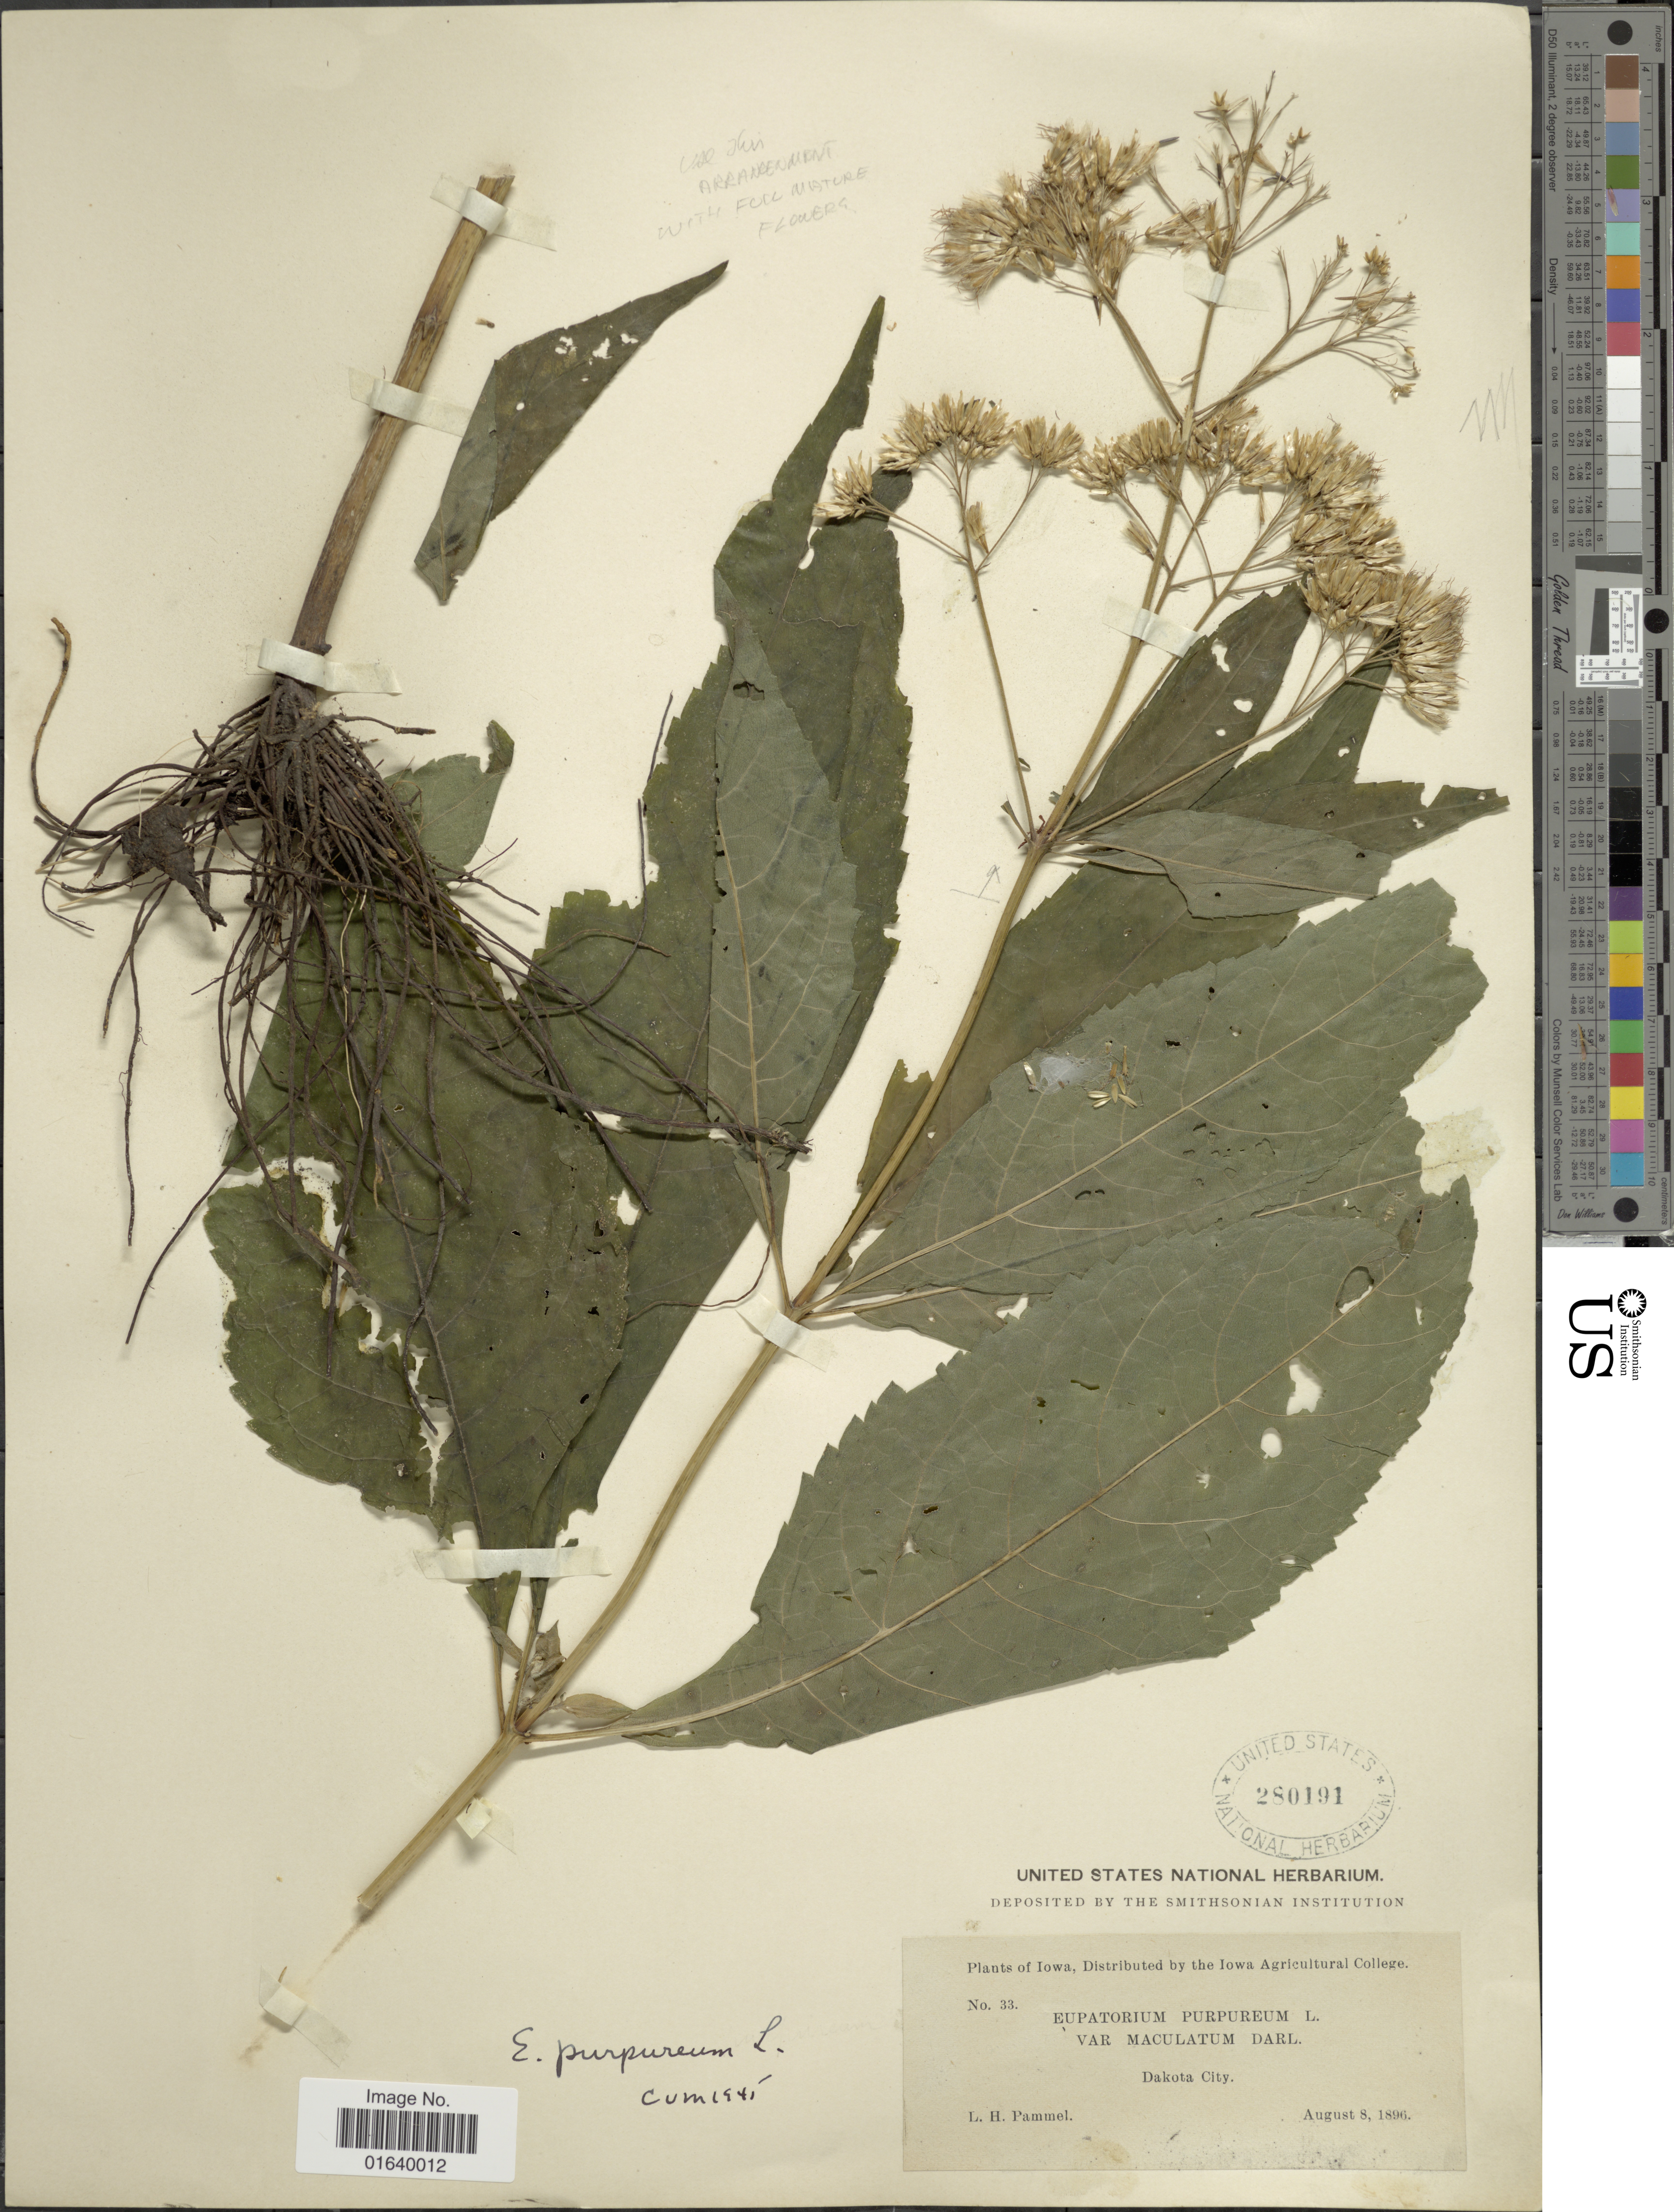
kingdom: Plantae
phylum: Tracheophyta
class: Magnoliopsida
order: Asterales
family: Asteraceae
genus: Eupatorium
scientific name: Eupatorium purpureum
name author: (L.) E.E. Lamont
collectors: L. Pammel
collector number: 33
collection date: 1896-08-08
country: United States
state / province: Iowa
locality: Iowa, Dakota City.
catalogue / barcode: US 280191